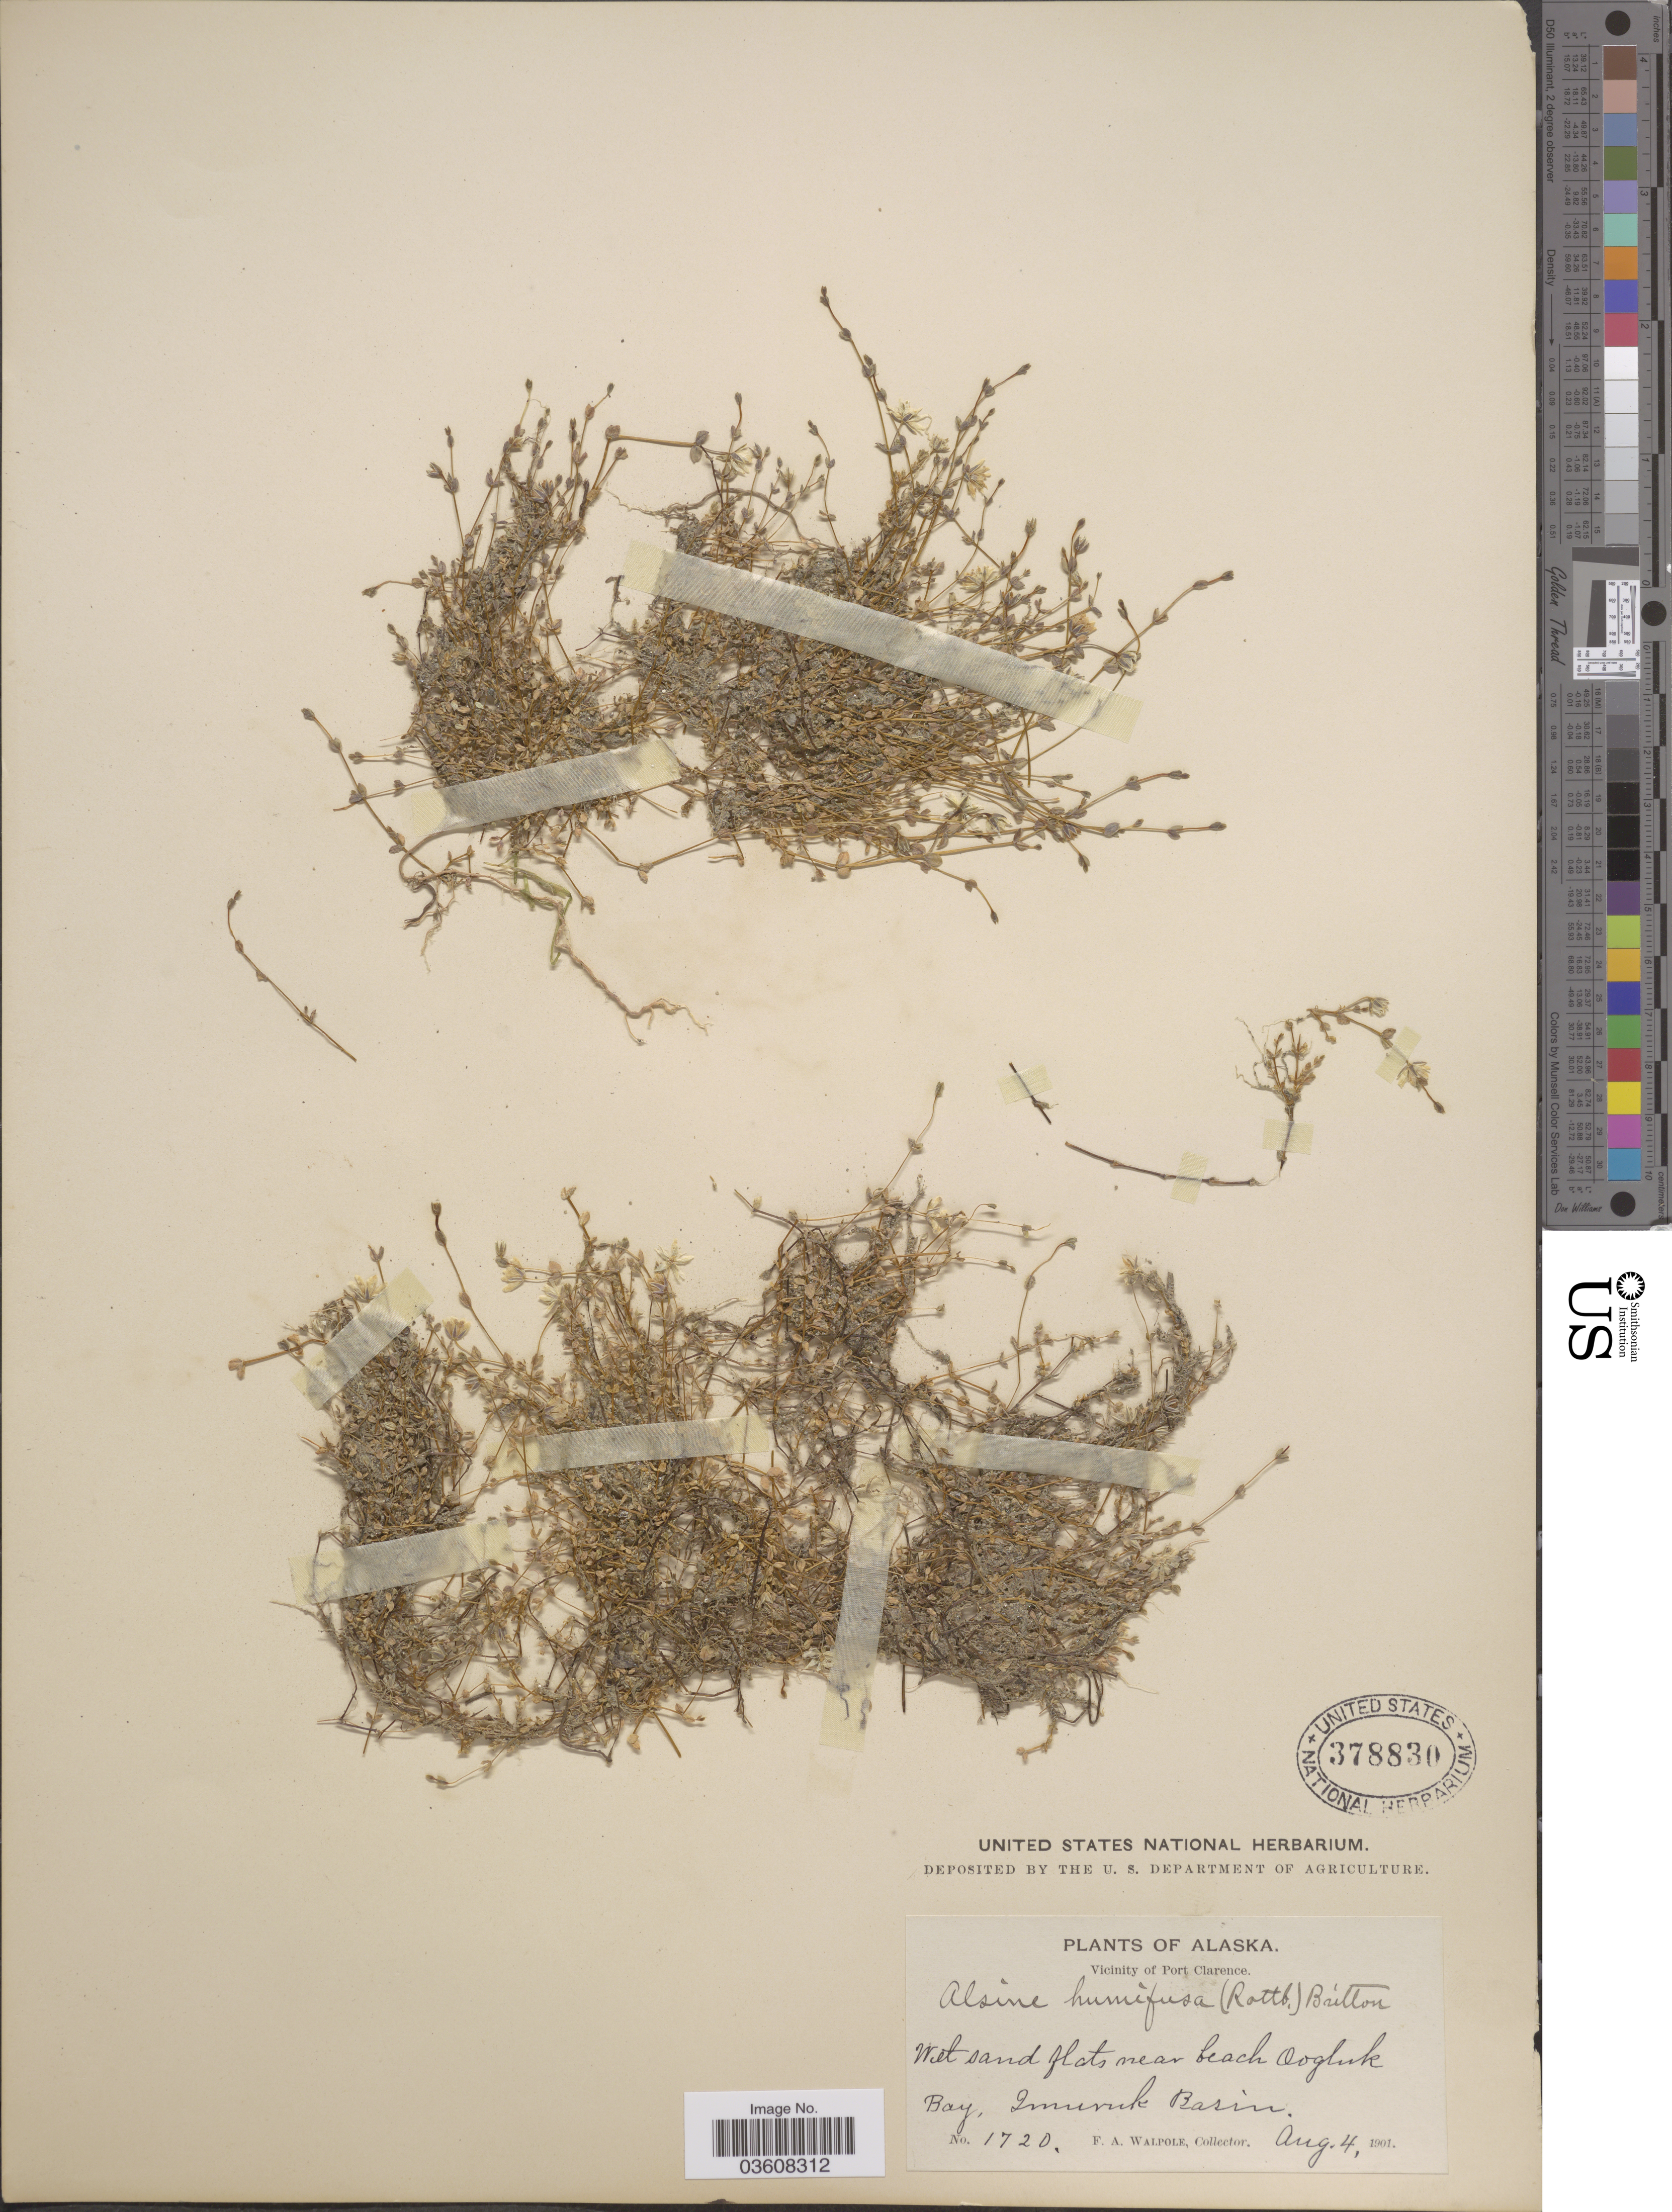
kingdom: Plantae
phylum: Tracheophyta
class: Magnoliopsida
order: Caryophyllales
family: Caryophyllaceae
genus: Stellaria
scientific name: Stellaria humifusa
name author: Rottb.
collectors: F. Walpole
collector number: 1720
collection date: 1901-08-04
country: United States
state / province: Alaska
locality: Vicinity of Port Clarence. Wet sand flats near beach Oogluk Bay, Imuruk Basin.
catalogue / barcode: US 378830